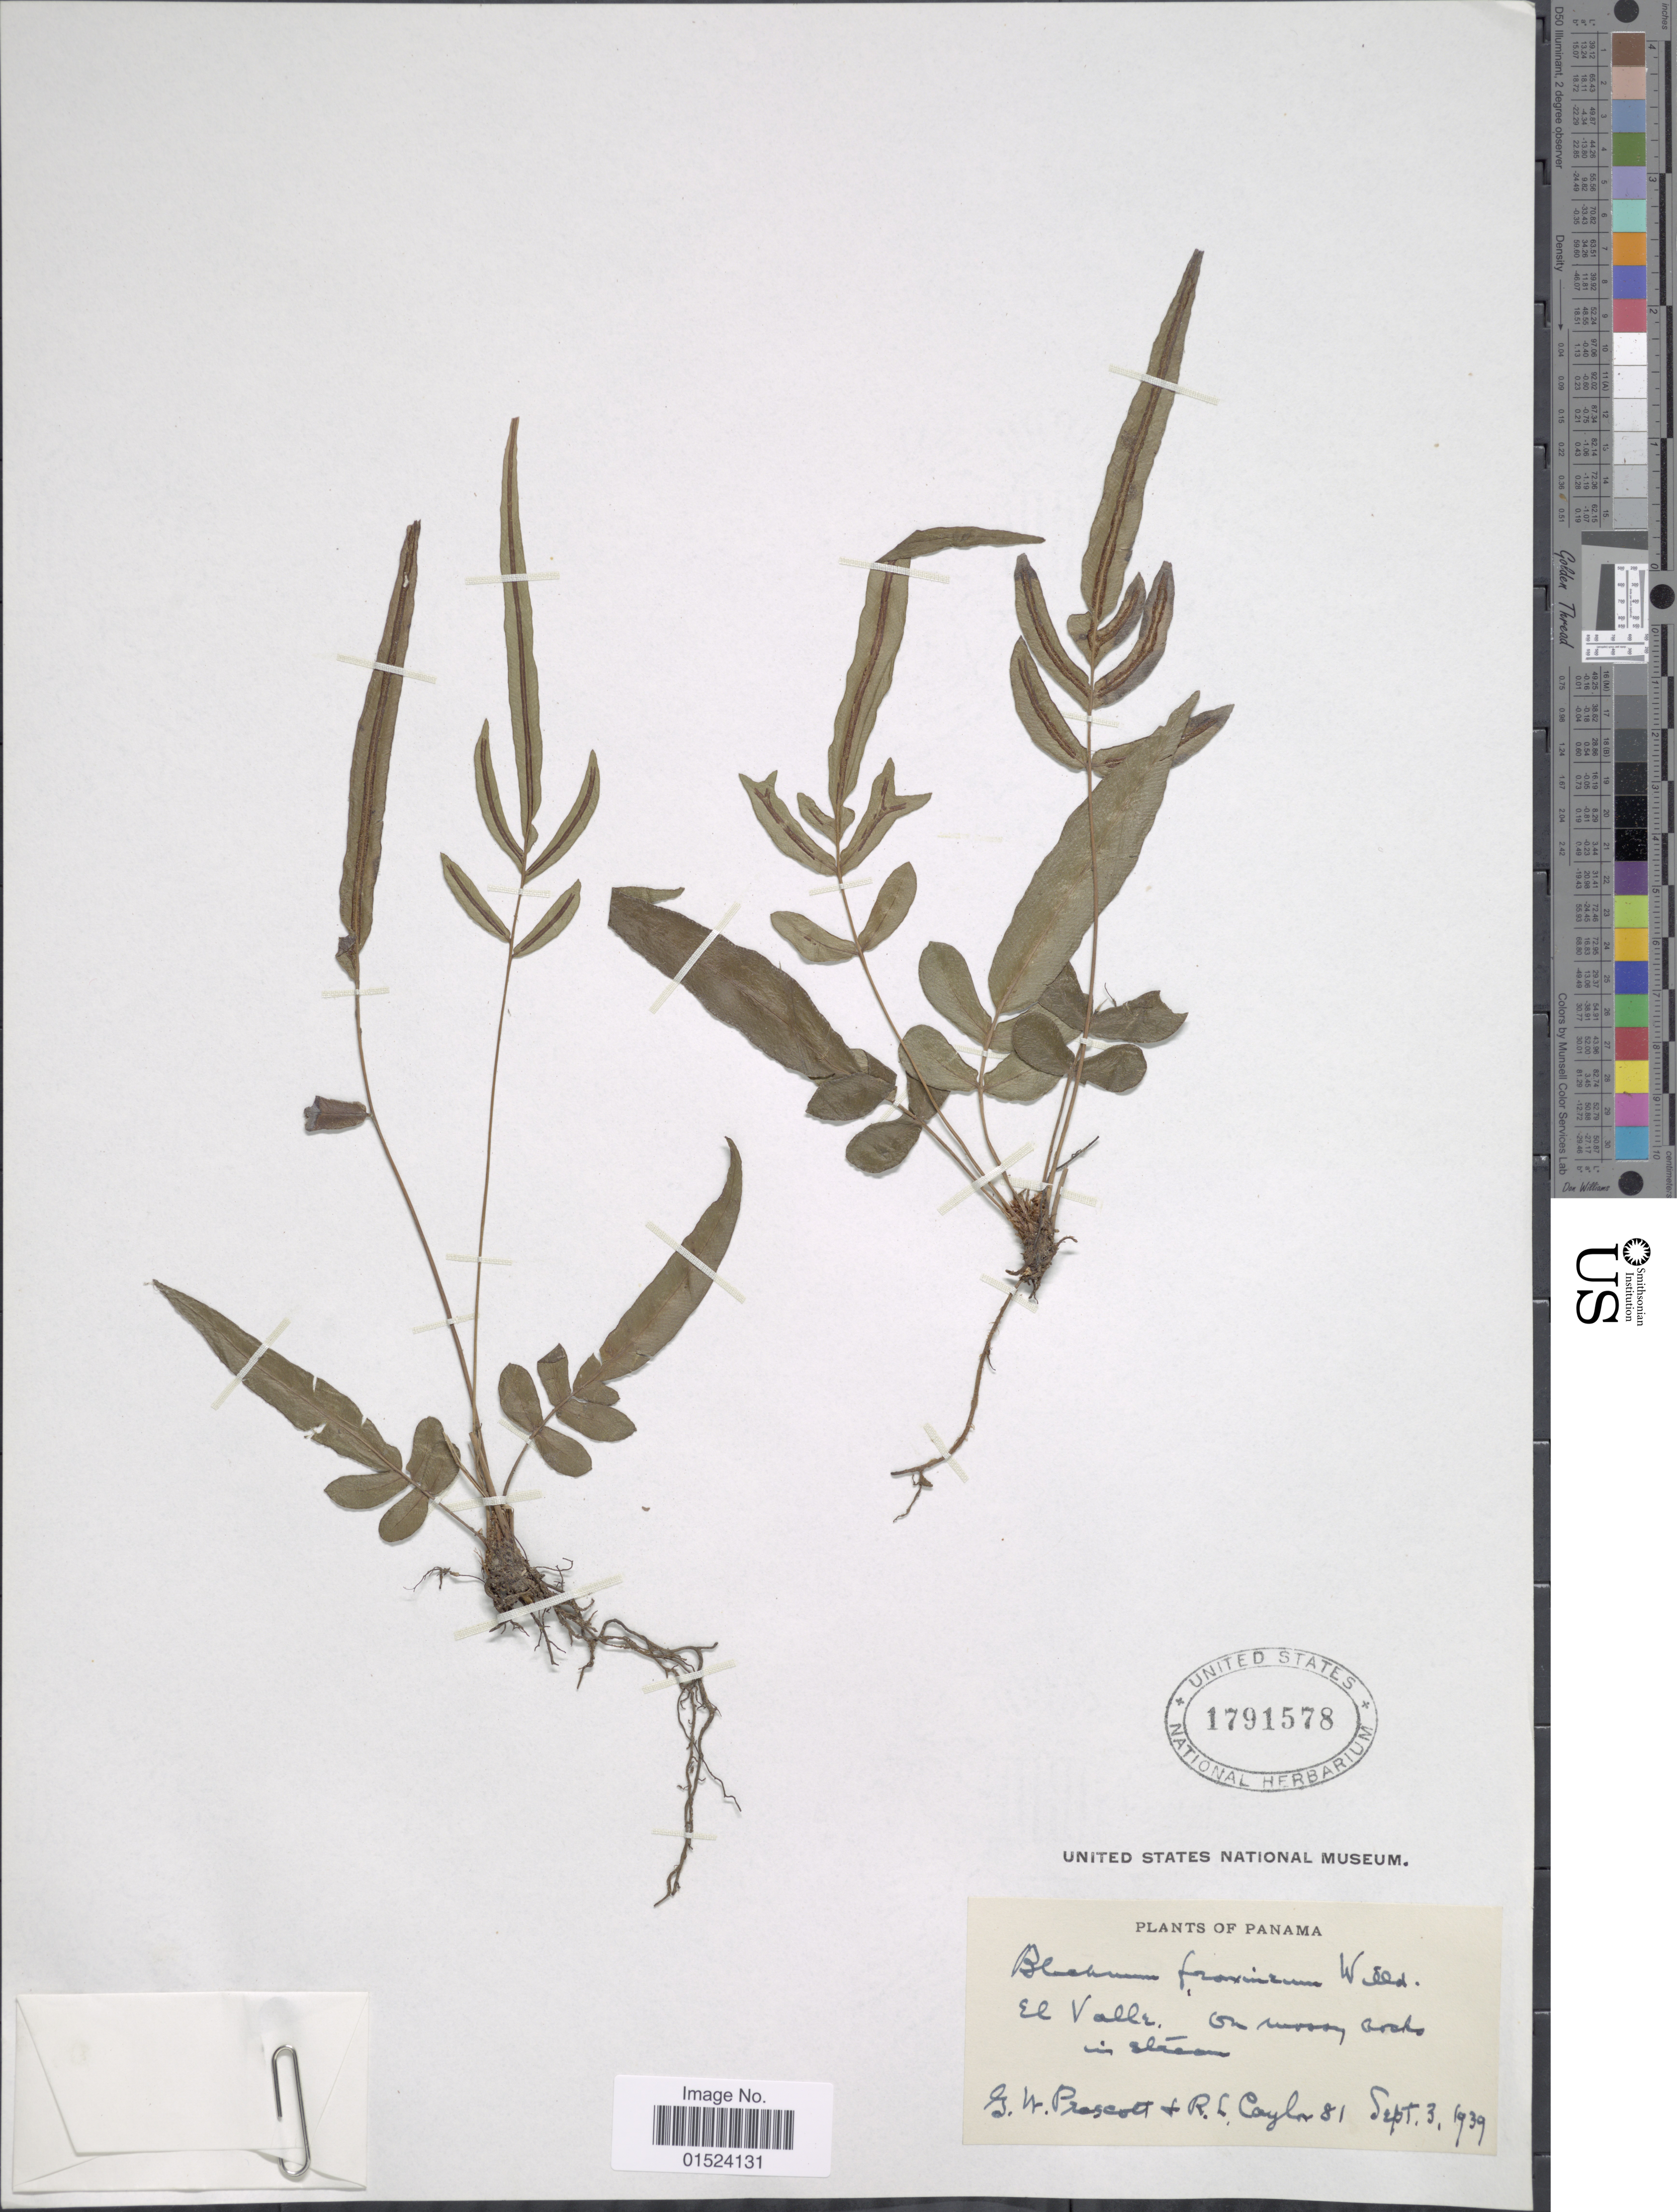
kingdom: Plantae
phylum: Tracheophyta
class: Polypodiopsida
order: Polypodiales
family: Blechnaceae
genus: Blechnum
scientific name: Blechnum gracile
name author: Kaulf.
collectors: G. Prescott & R. Caylor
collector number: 81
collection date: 1939-09-03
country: Panama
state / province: Panamá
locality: El Valle, on woody rocks in stream.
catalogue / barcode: US 1791578